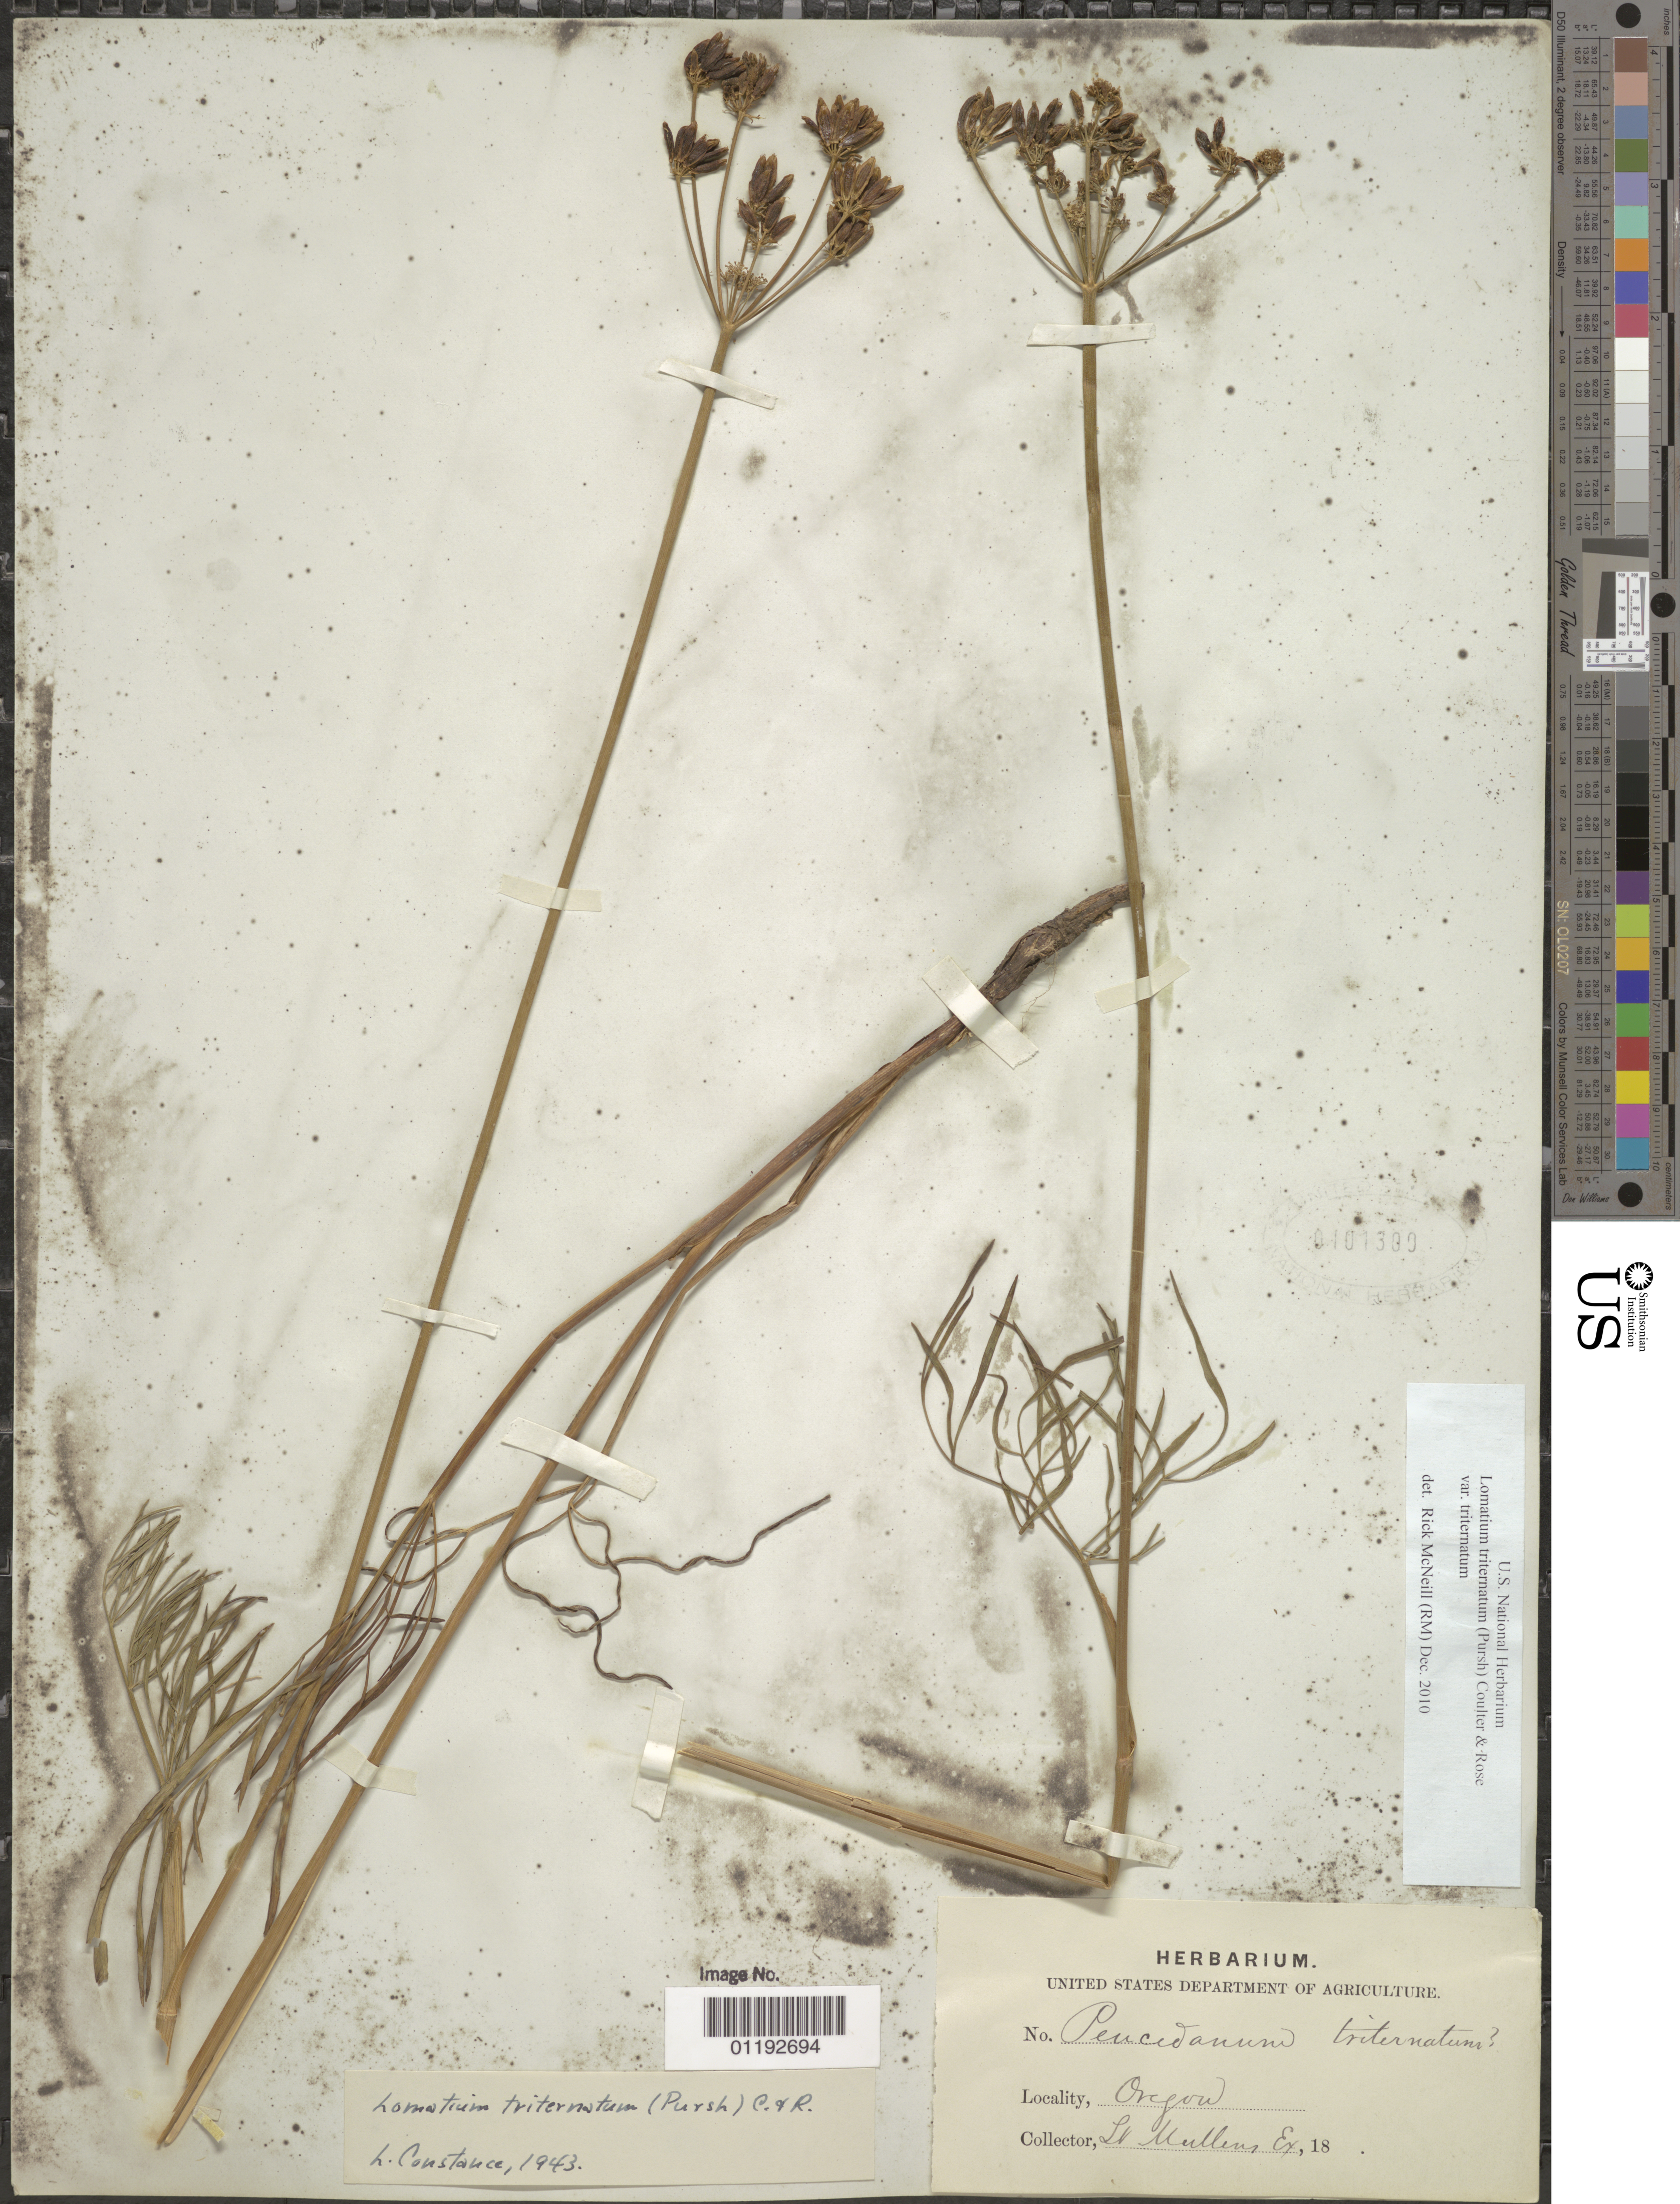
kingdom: Plantae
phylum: Tracheophyta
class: Magnoliopsida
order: Apiales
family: Apiaceae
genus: Lomatium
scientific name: Lomatium triternatum var. triternatum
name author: (Pursh) J.M. Coult. & Rose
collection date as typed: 18--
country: United States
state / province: Oregon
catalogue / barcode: US 101300